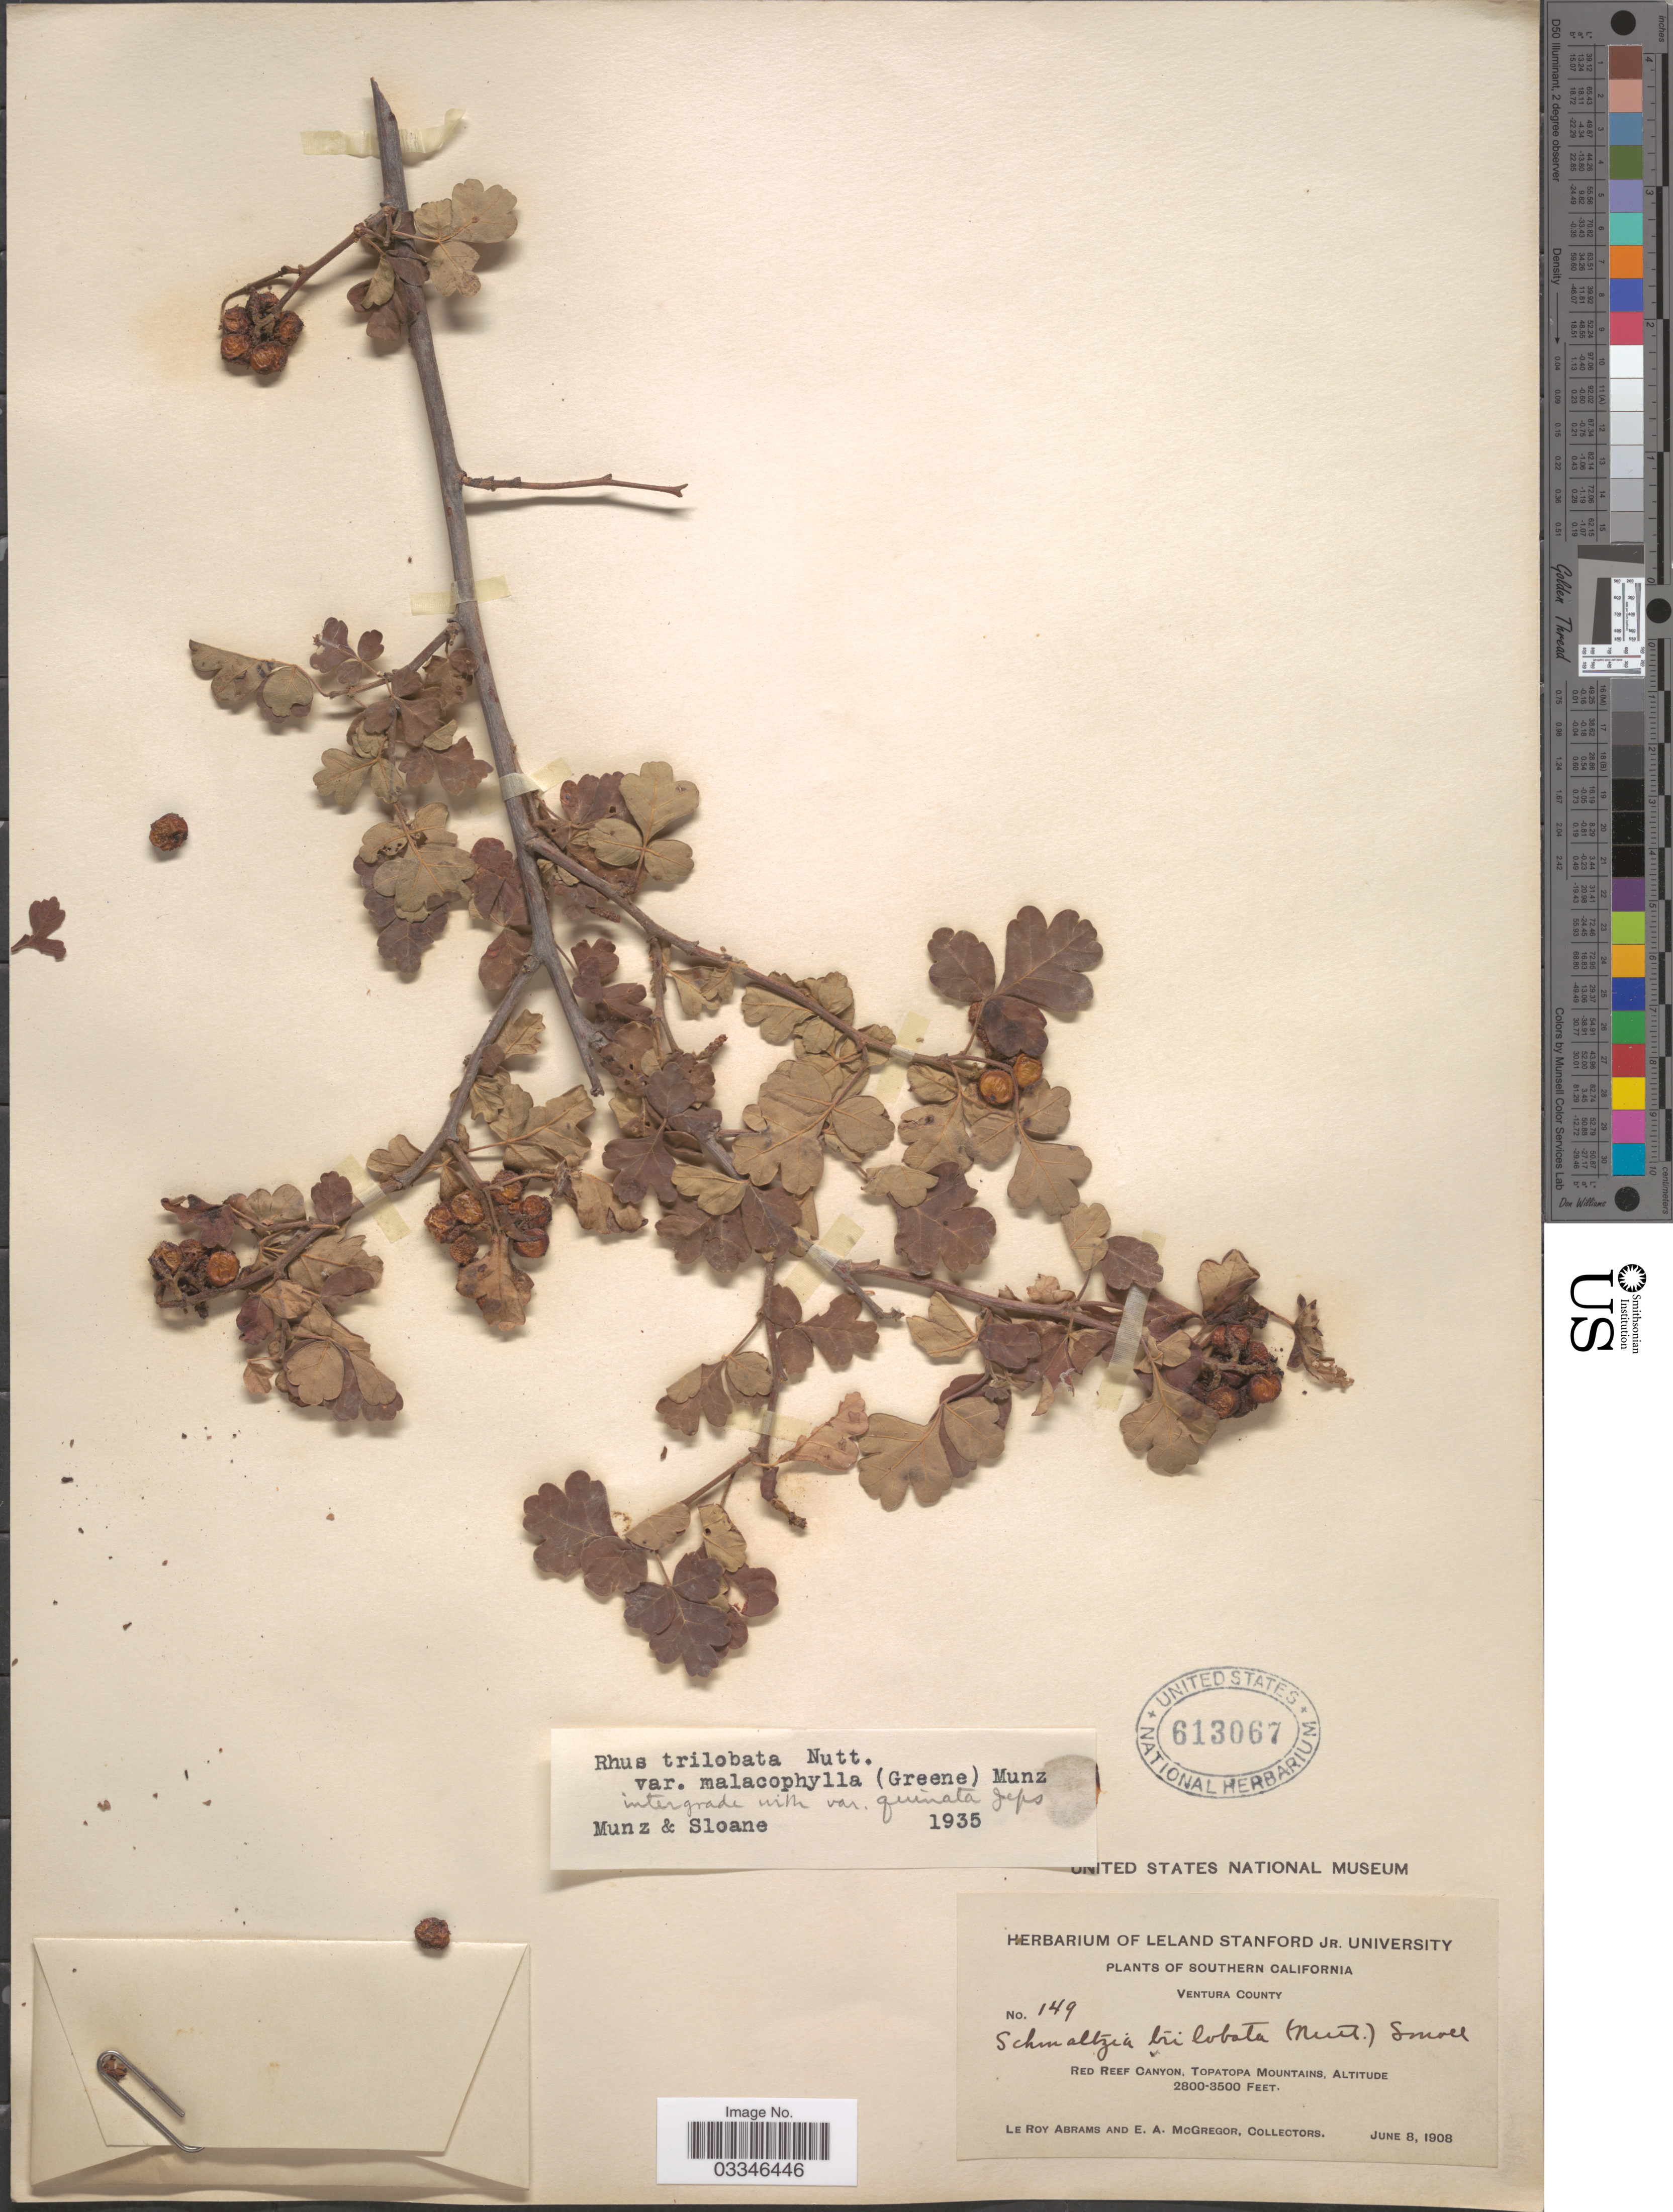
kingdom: Plantae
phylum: Tracheophyta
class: Magnoliopsida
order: Sapindales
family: Anacardiaceae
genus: Rhus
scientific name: Rhus trilobata var. malacophylla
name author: Nutt.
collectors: L. Abrams & E. A. McGregor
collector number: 149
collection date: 1908-06-08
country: United States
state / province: California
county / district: Ventura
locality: Southern California, Ventura County, Red Reef Canyon, Topatopa Mountains.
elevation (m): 853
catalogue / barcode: US 613067